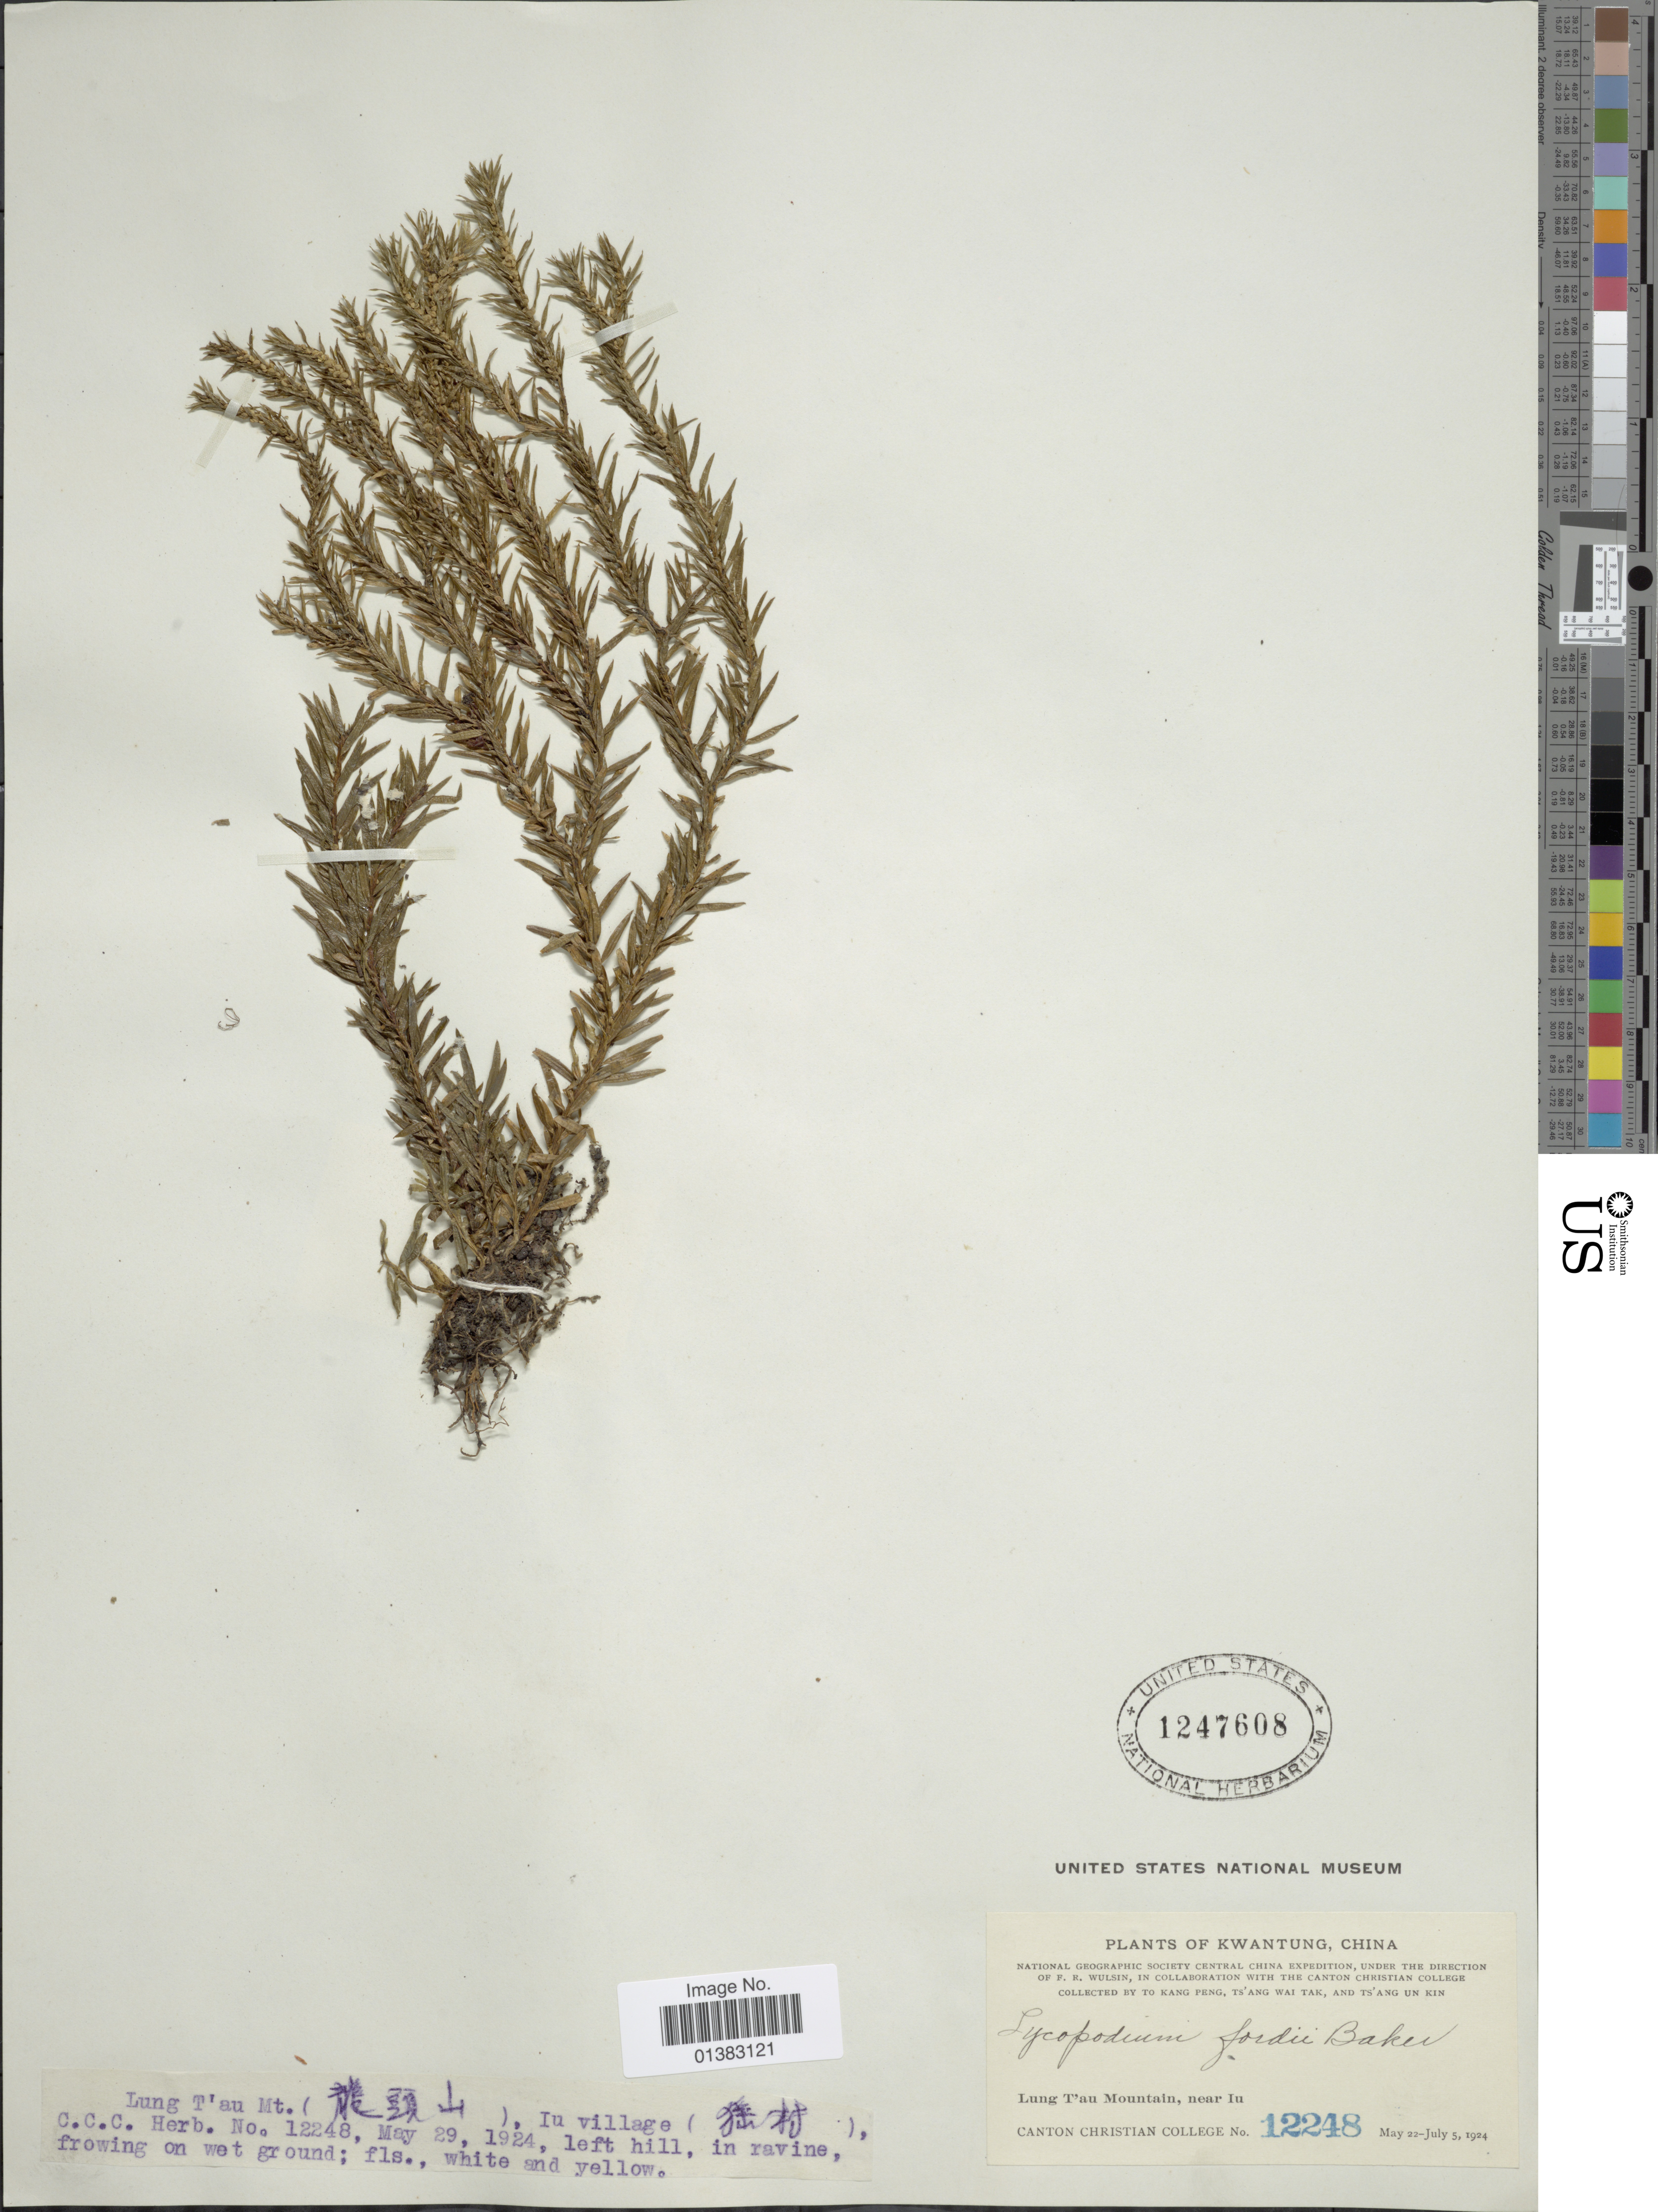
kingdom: Plantae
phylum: Tracheophyta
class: Lycopodiopsida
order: Lycopodiales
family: Lycopodiaceae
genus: Phlegmariurus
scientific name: Phlegmariurus fordii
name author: (Baker) Ching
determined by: Field, A. R.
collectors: Canton Christian College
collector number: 12248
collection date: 1924-05-22/1924-07-05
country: China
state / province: Guangdong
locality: Kwangtung, Lung T'au Mountain, near Iu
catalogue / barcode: US 1247608